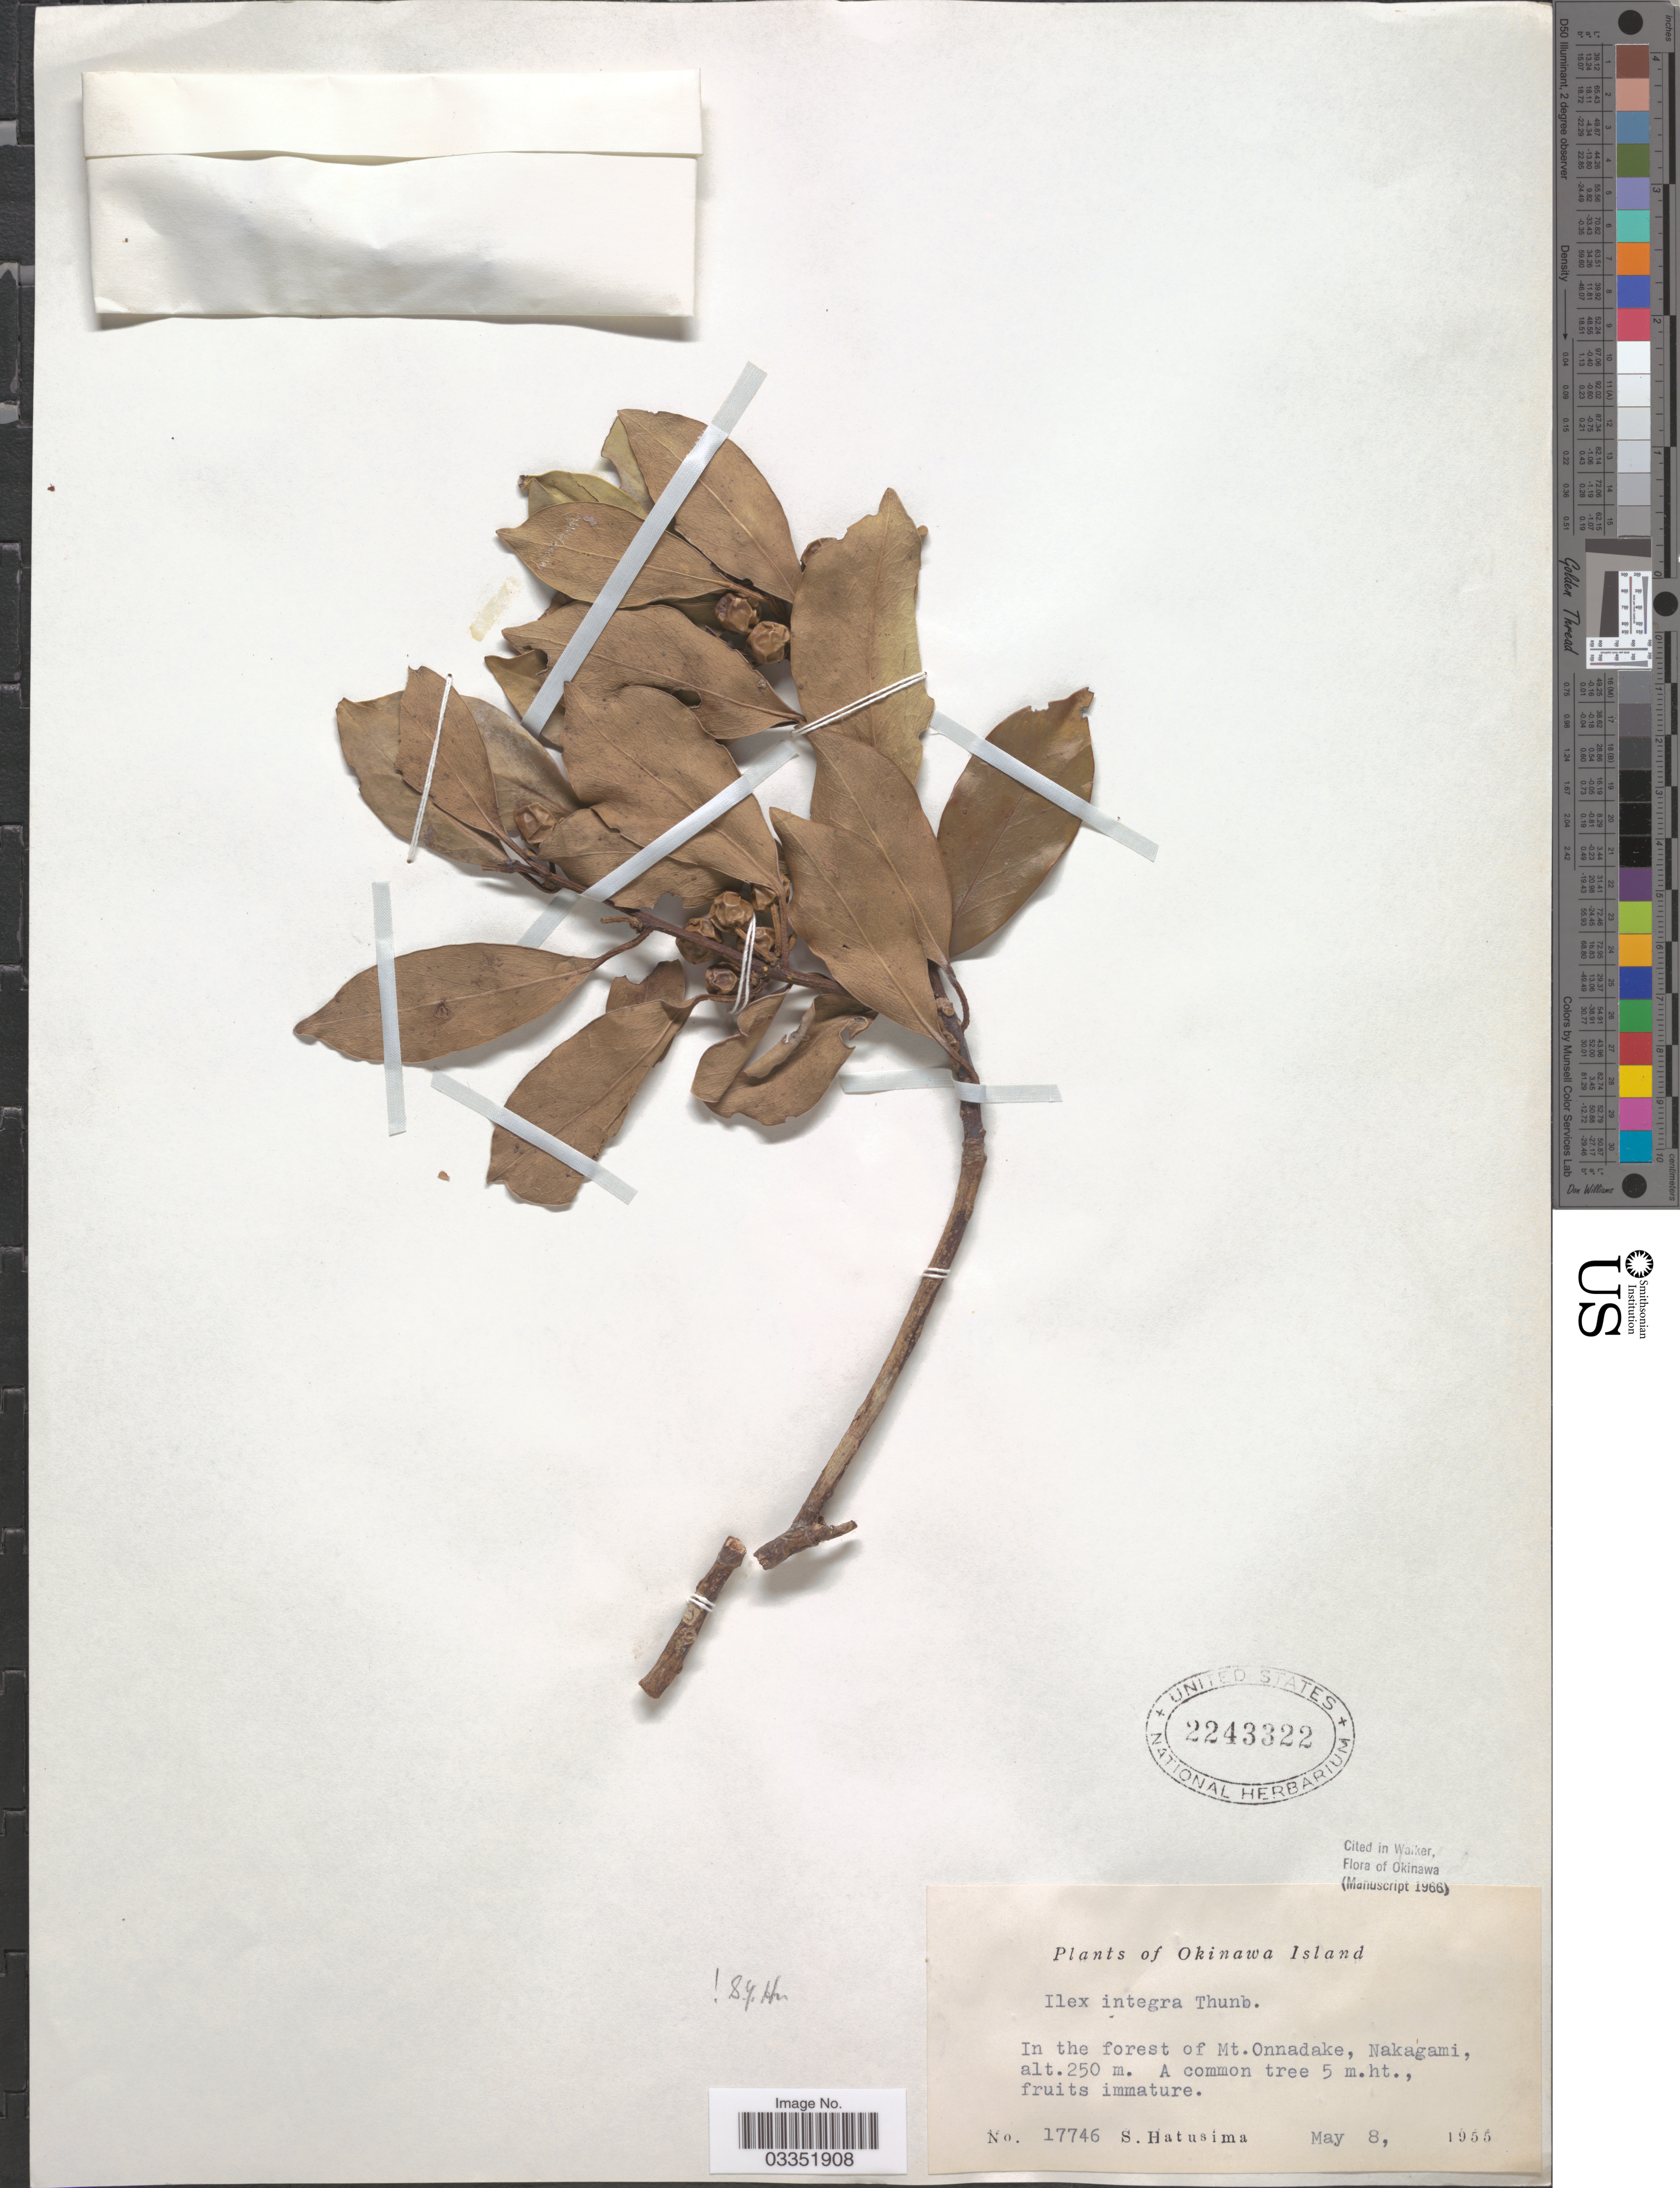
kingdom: Plantae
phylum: Tracheophyta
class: Magnoliopsida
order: Aquifoliales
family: Aquifoliaceae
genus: Ilex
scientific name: Ilex integra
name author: Thunb.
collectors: S. Hatusima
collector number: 17746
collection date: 1955-05-08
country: Japan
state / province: Okinawa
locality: In the forest of Mt. Onnadake, Nakagami.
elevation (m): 250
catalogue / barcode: US 2243322